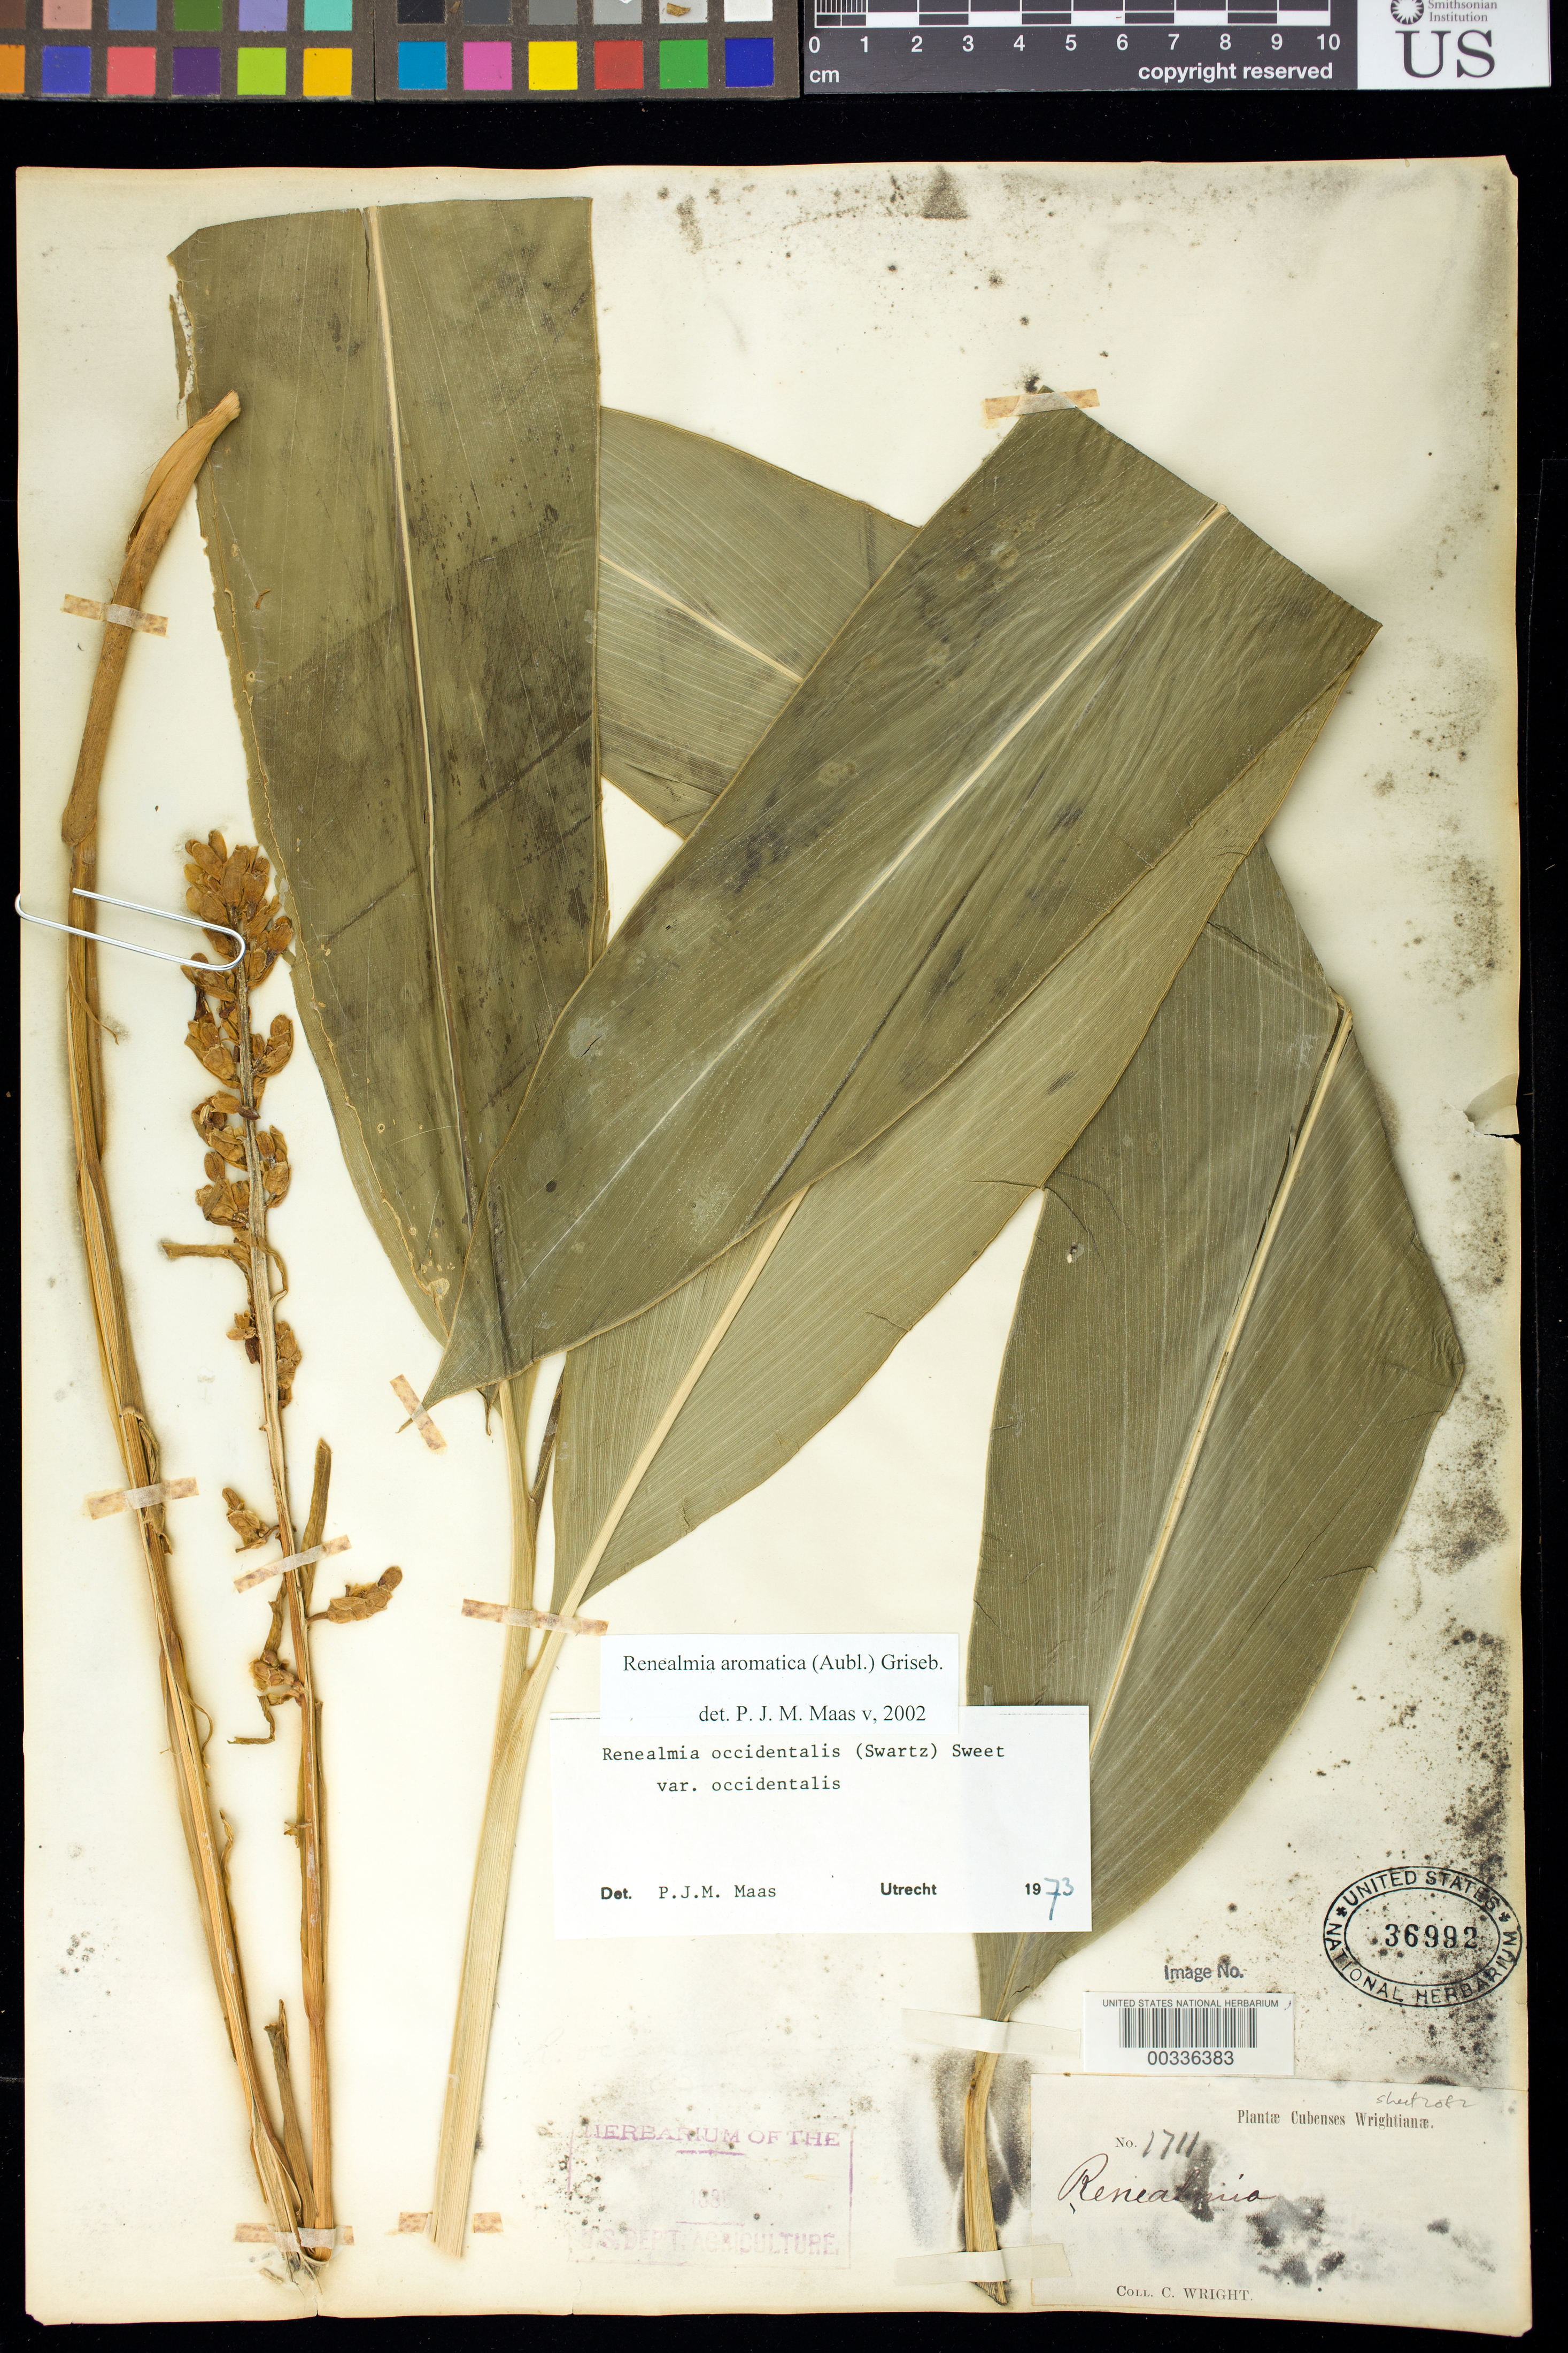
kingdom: Plantae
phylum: Tracheophyta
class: Liliopsida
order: Zingiberales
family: Zingiberaceae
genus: Renealmia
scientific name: Renealmia aromatica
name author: (Aubl.) Griseb.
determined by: Maas, Paul J. M.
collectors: C. Wright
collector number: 1711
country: Cuba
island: Greater Antilles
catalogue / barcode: US 36992